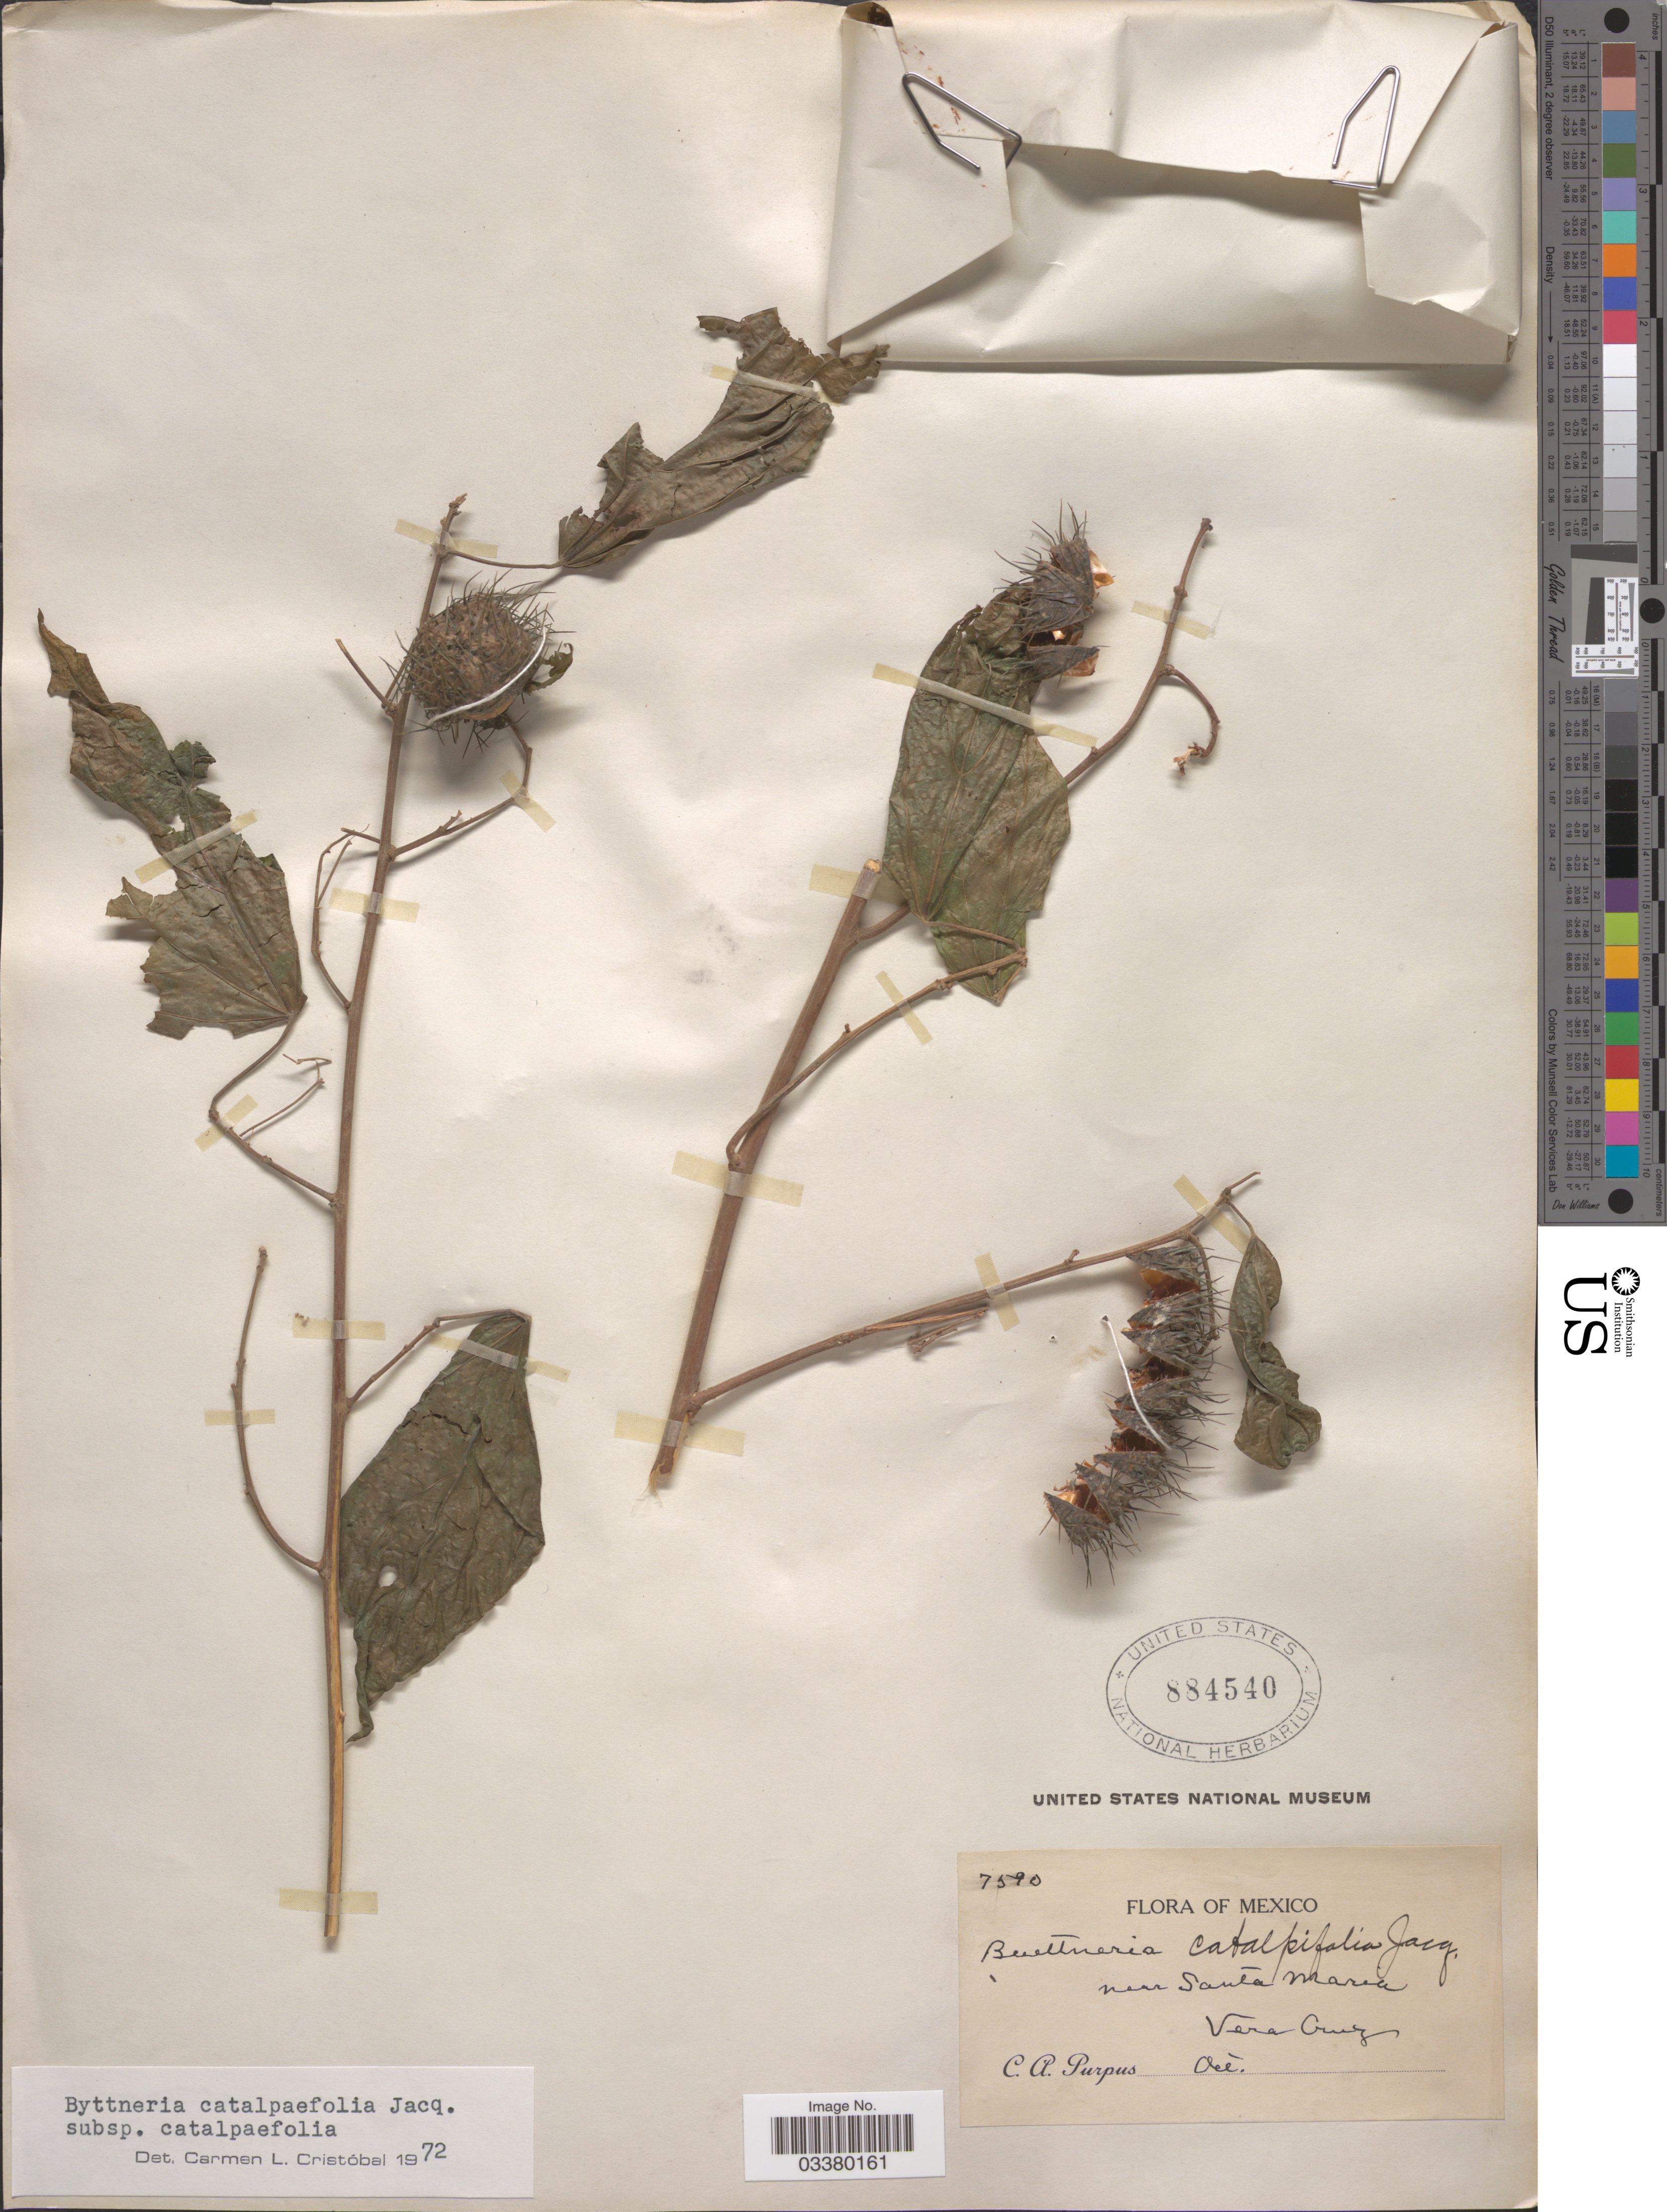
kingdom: Plantae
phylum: Tracheophyta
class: Magnoliopsida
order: Malvales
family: Malvaceae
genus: Byttneria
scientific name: Byttneria catalpifolia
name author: Jacq.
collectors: C. A. Purpus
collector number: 7590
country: Mexico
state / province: Veracruz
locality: Near Santa Maria, Vera Cruz.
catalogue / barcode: US 884540